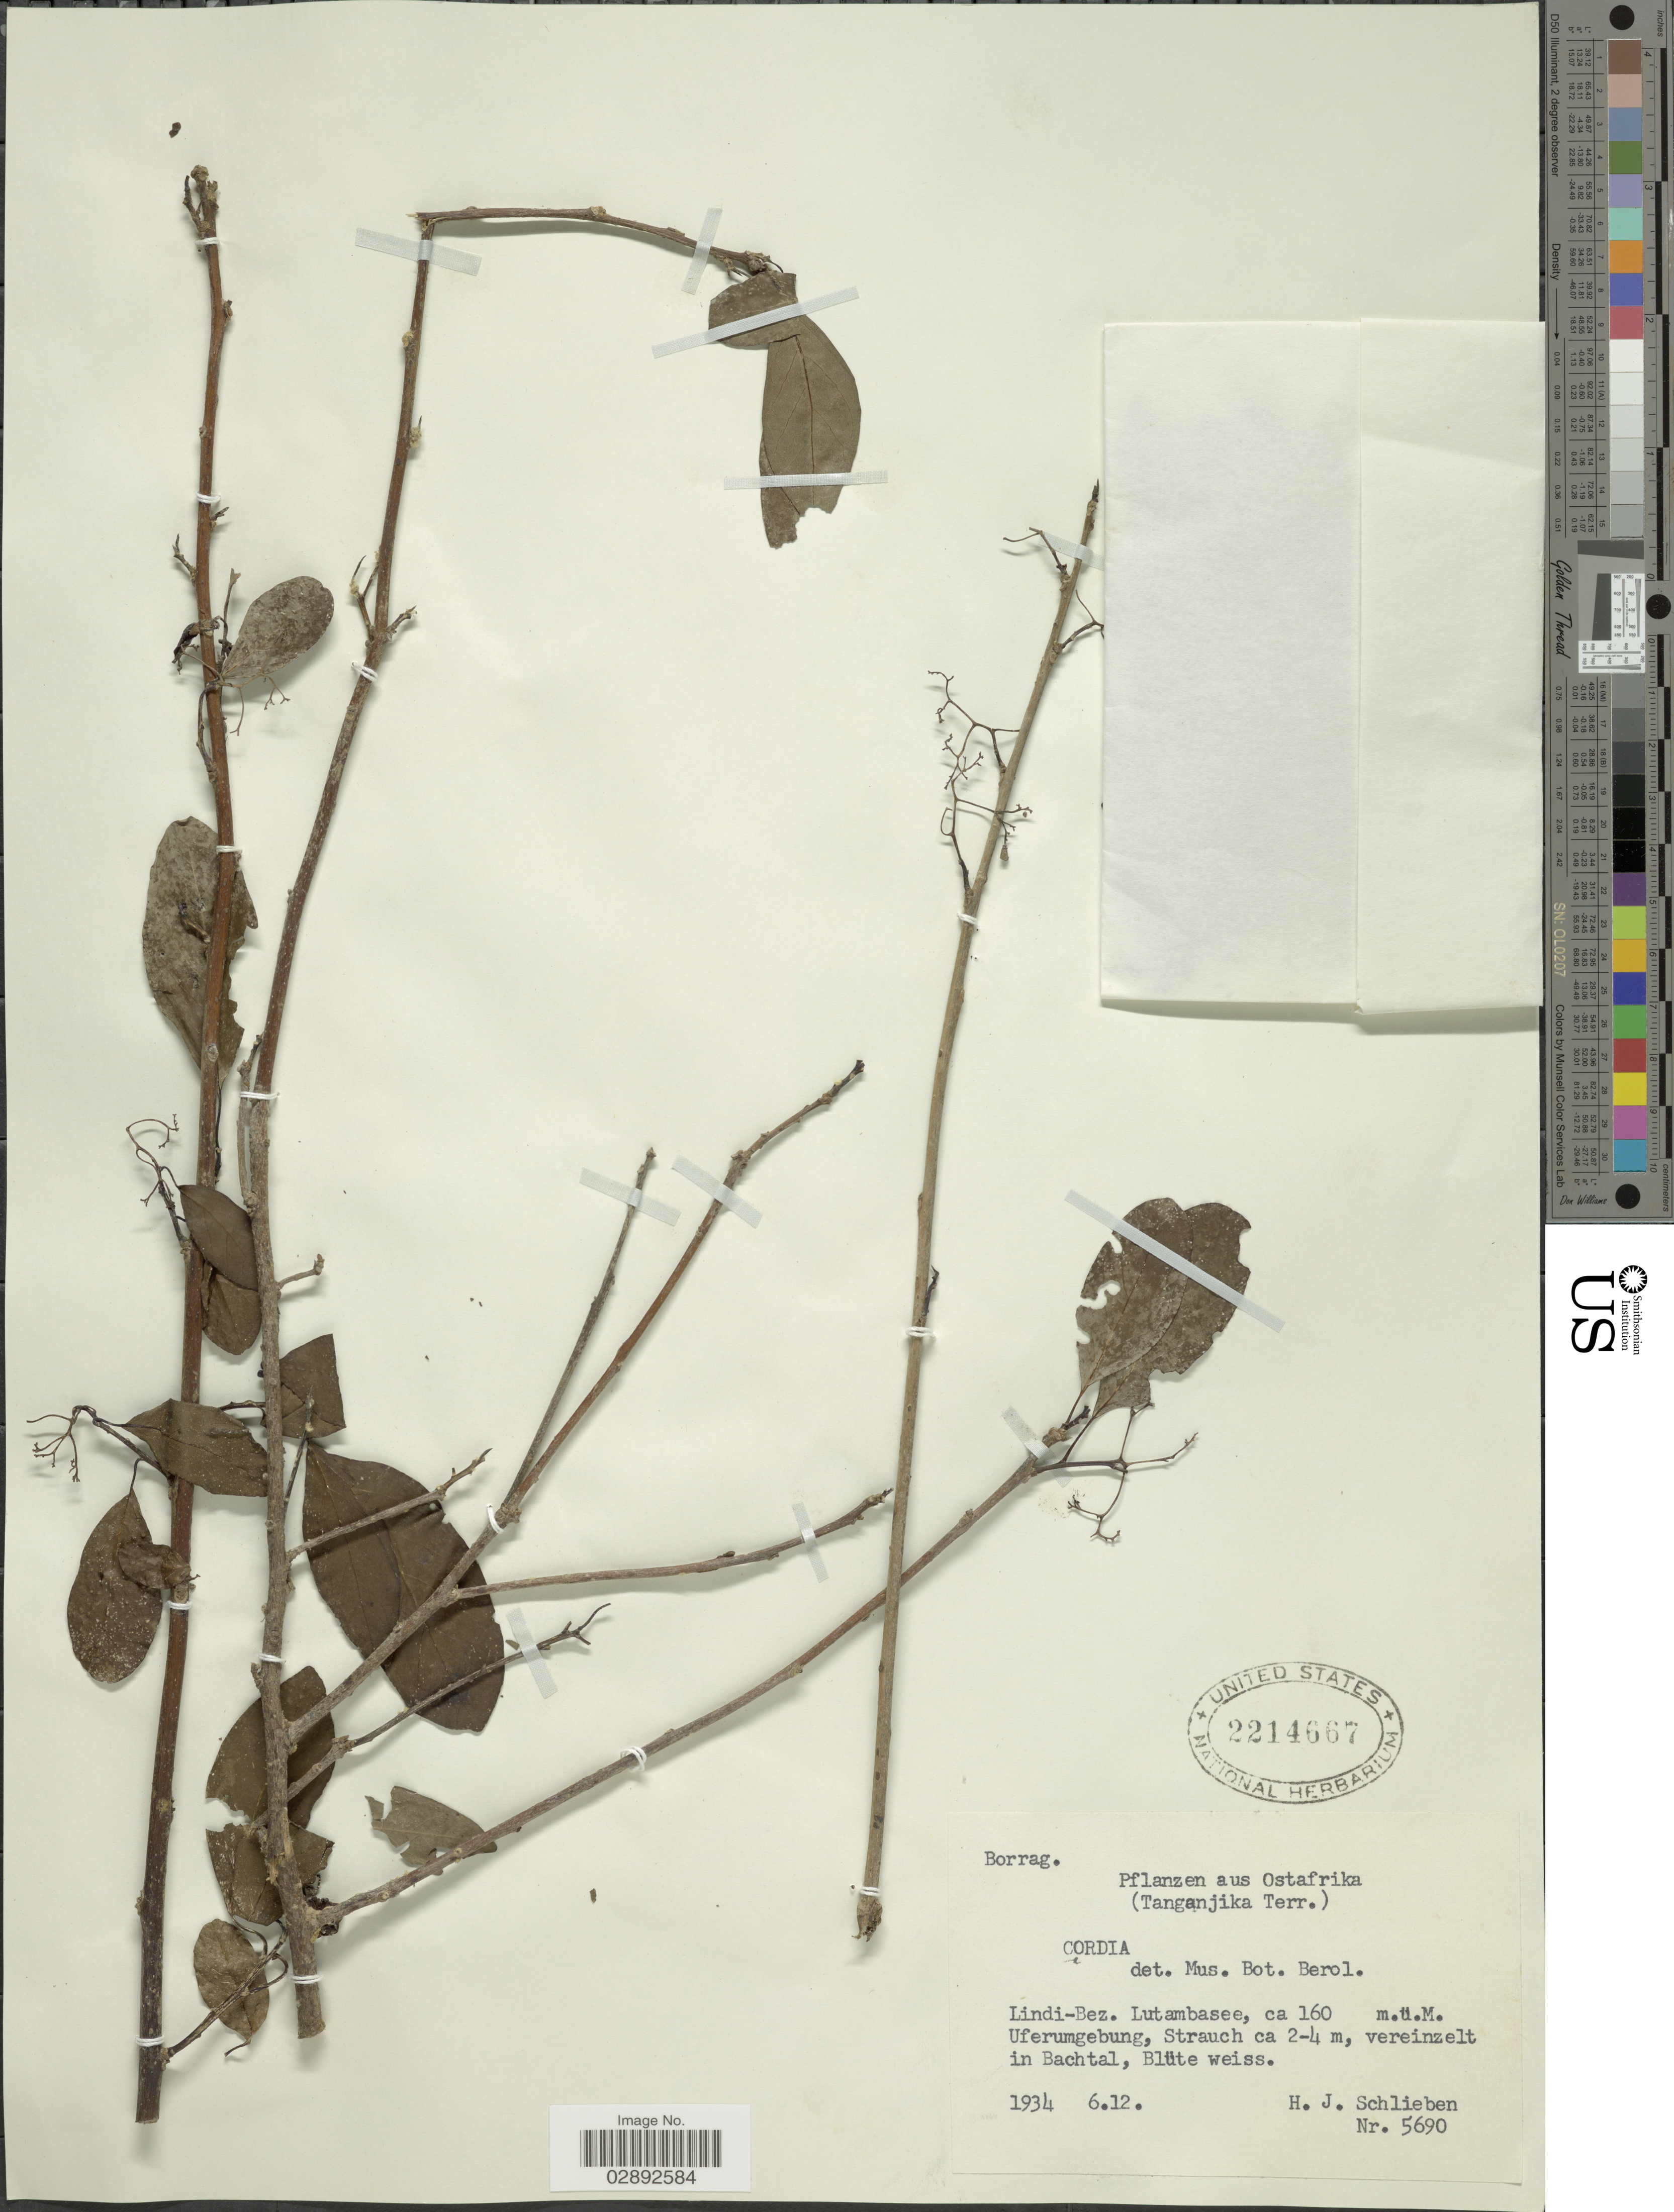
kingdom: Plantae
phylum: Tracheophyta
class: Magnoliopsida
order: Boraginales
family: Cordiaceae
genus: Cordia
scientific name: Cordia sp.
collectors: H. J. Schlieben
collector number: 5690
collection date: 1934-06-12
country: Tanzania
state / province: Lindi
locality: Ostafrika (Tanganjika Terr.) Lindi-Bez. Lutambasee.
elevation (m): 160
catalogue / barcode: US 2214667